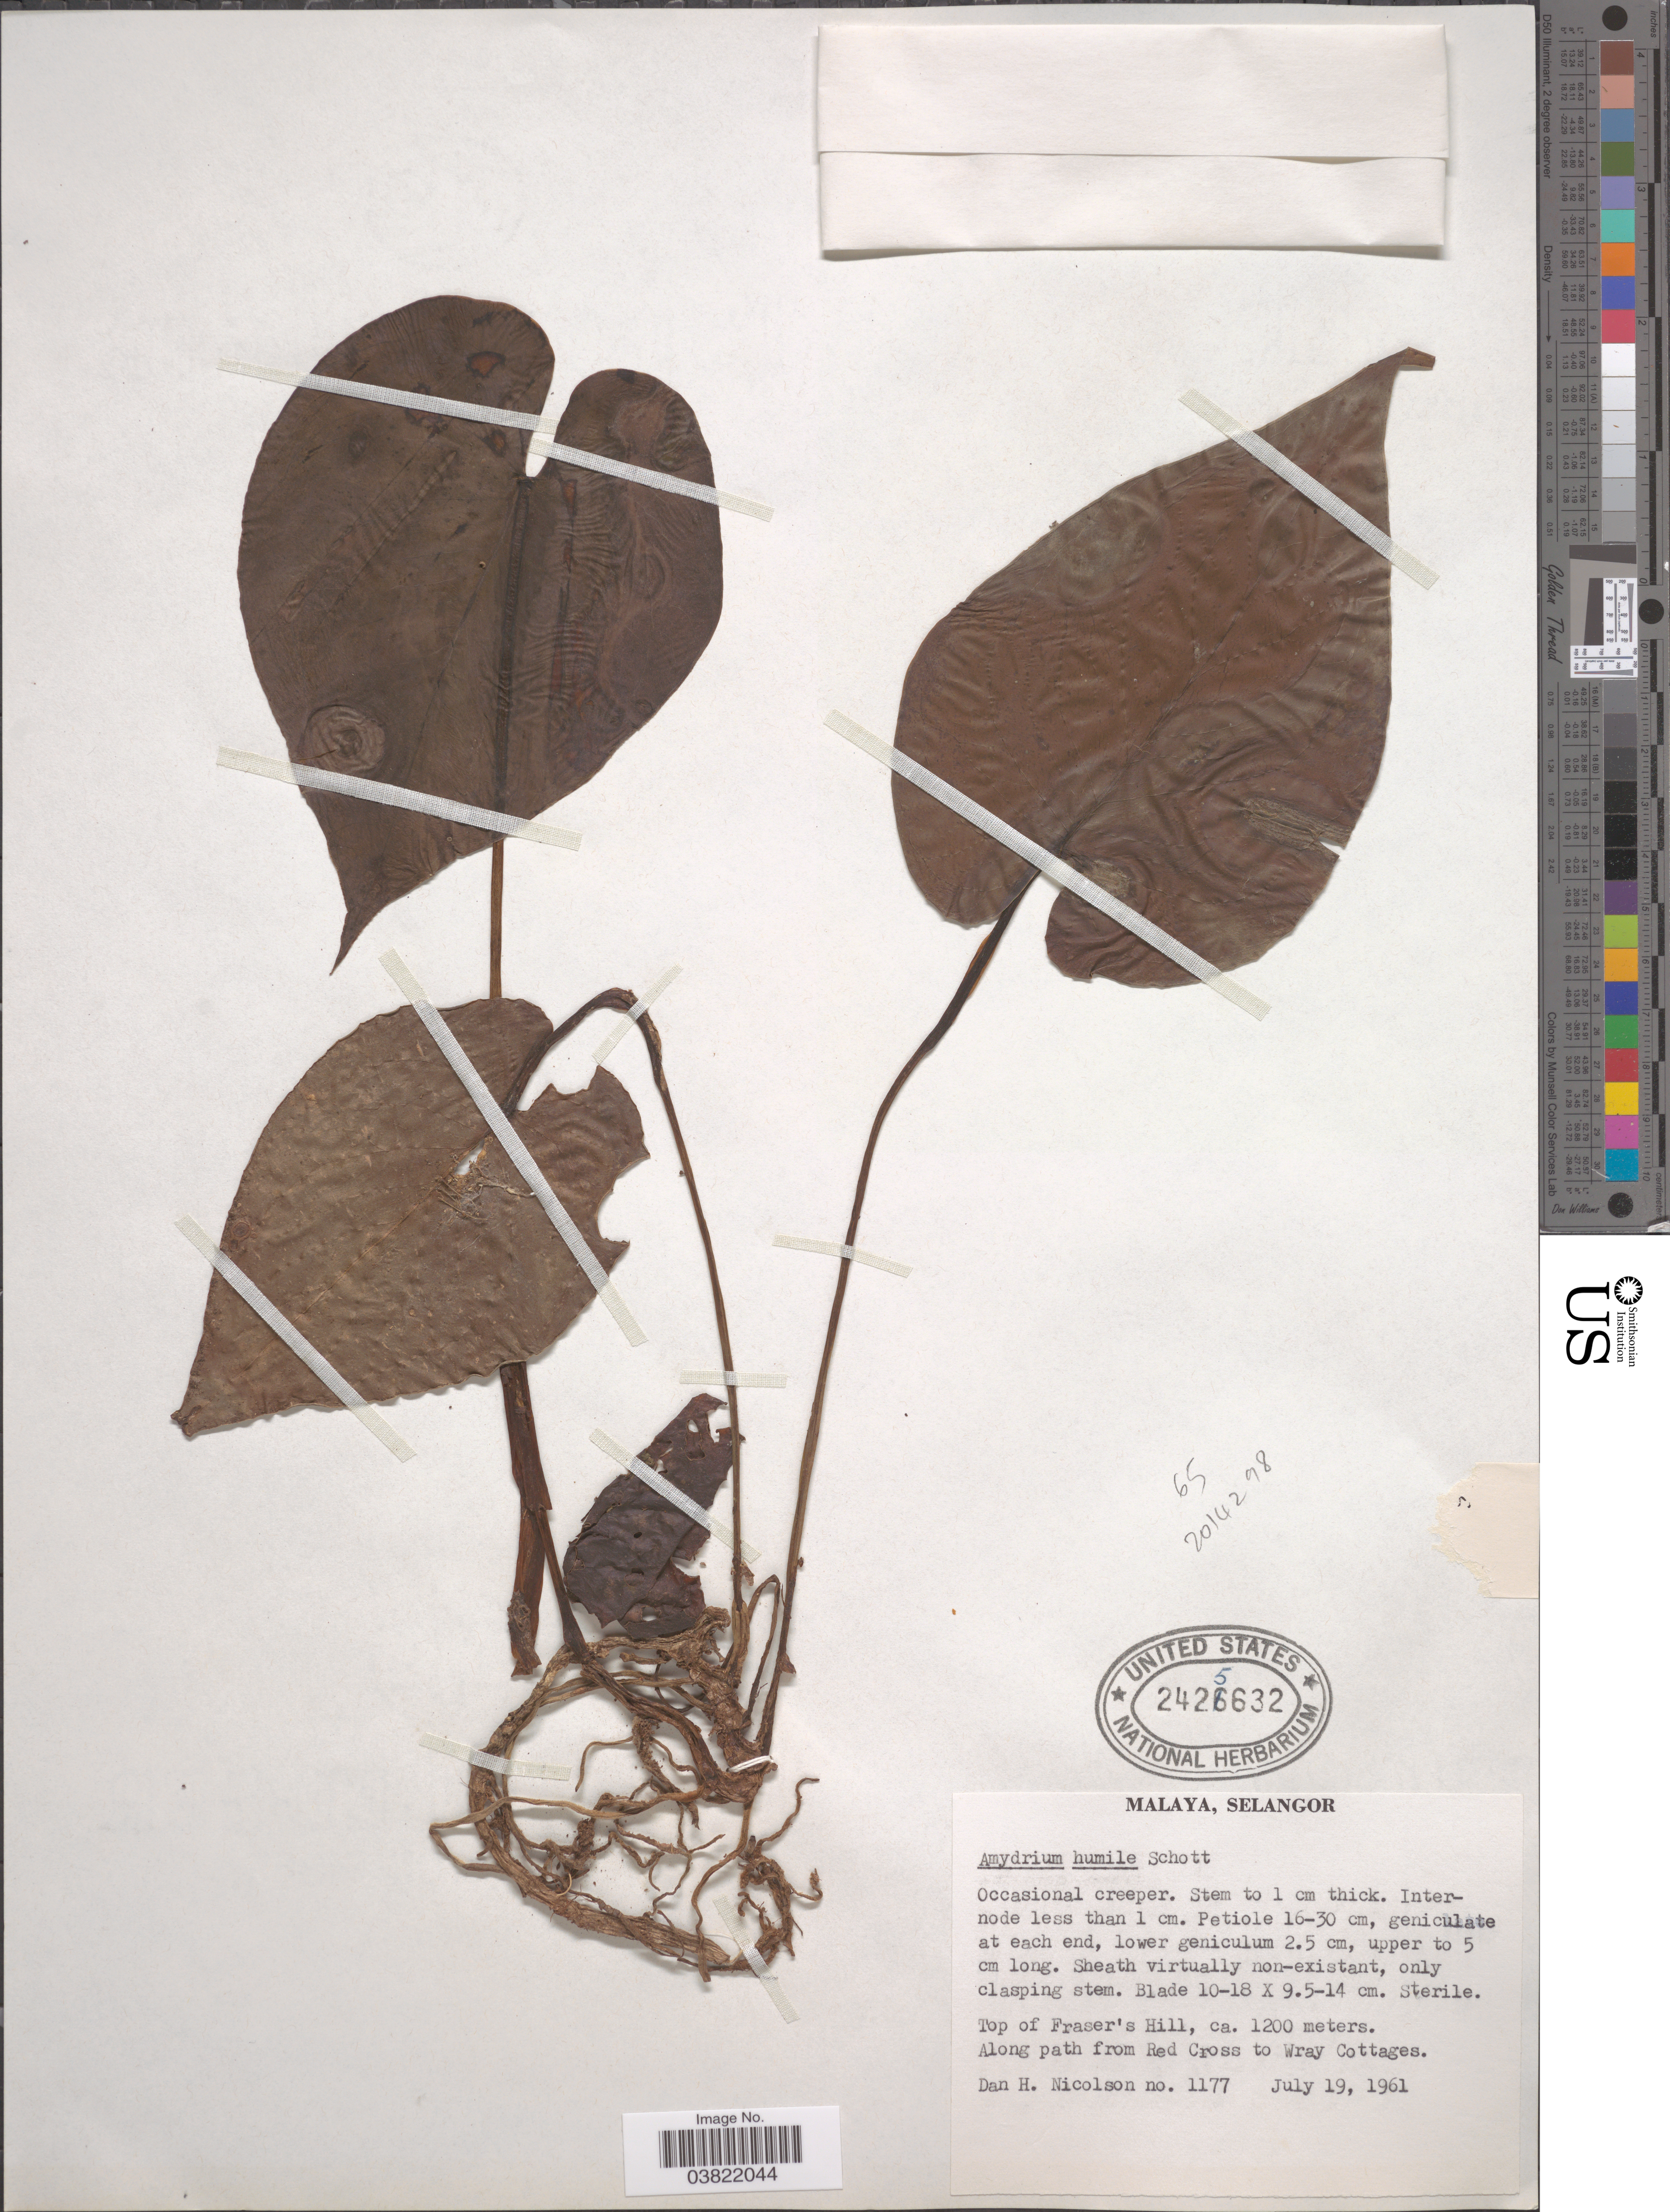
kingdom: Plantae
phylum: Tracheophyta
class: Liliopsida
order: Alismatales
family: Araceae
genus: Amydrium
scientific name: Amydrium humile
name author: Schott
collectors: D. H. Nicolson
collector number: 1177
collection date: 1961-07-19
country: Malaysia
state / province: Selangor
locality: Malaya. Top of Fraser's Hill, Along path from Red Cross to Wray Cottages.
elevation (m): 1200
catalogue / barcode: US 2425632